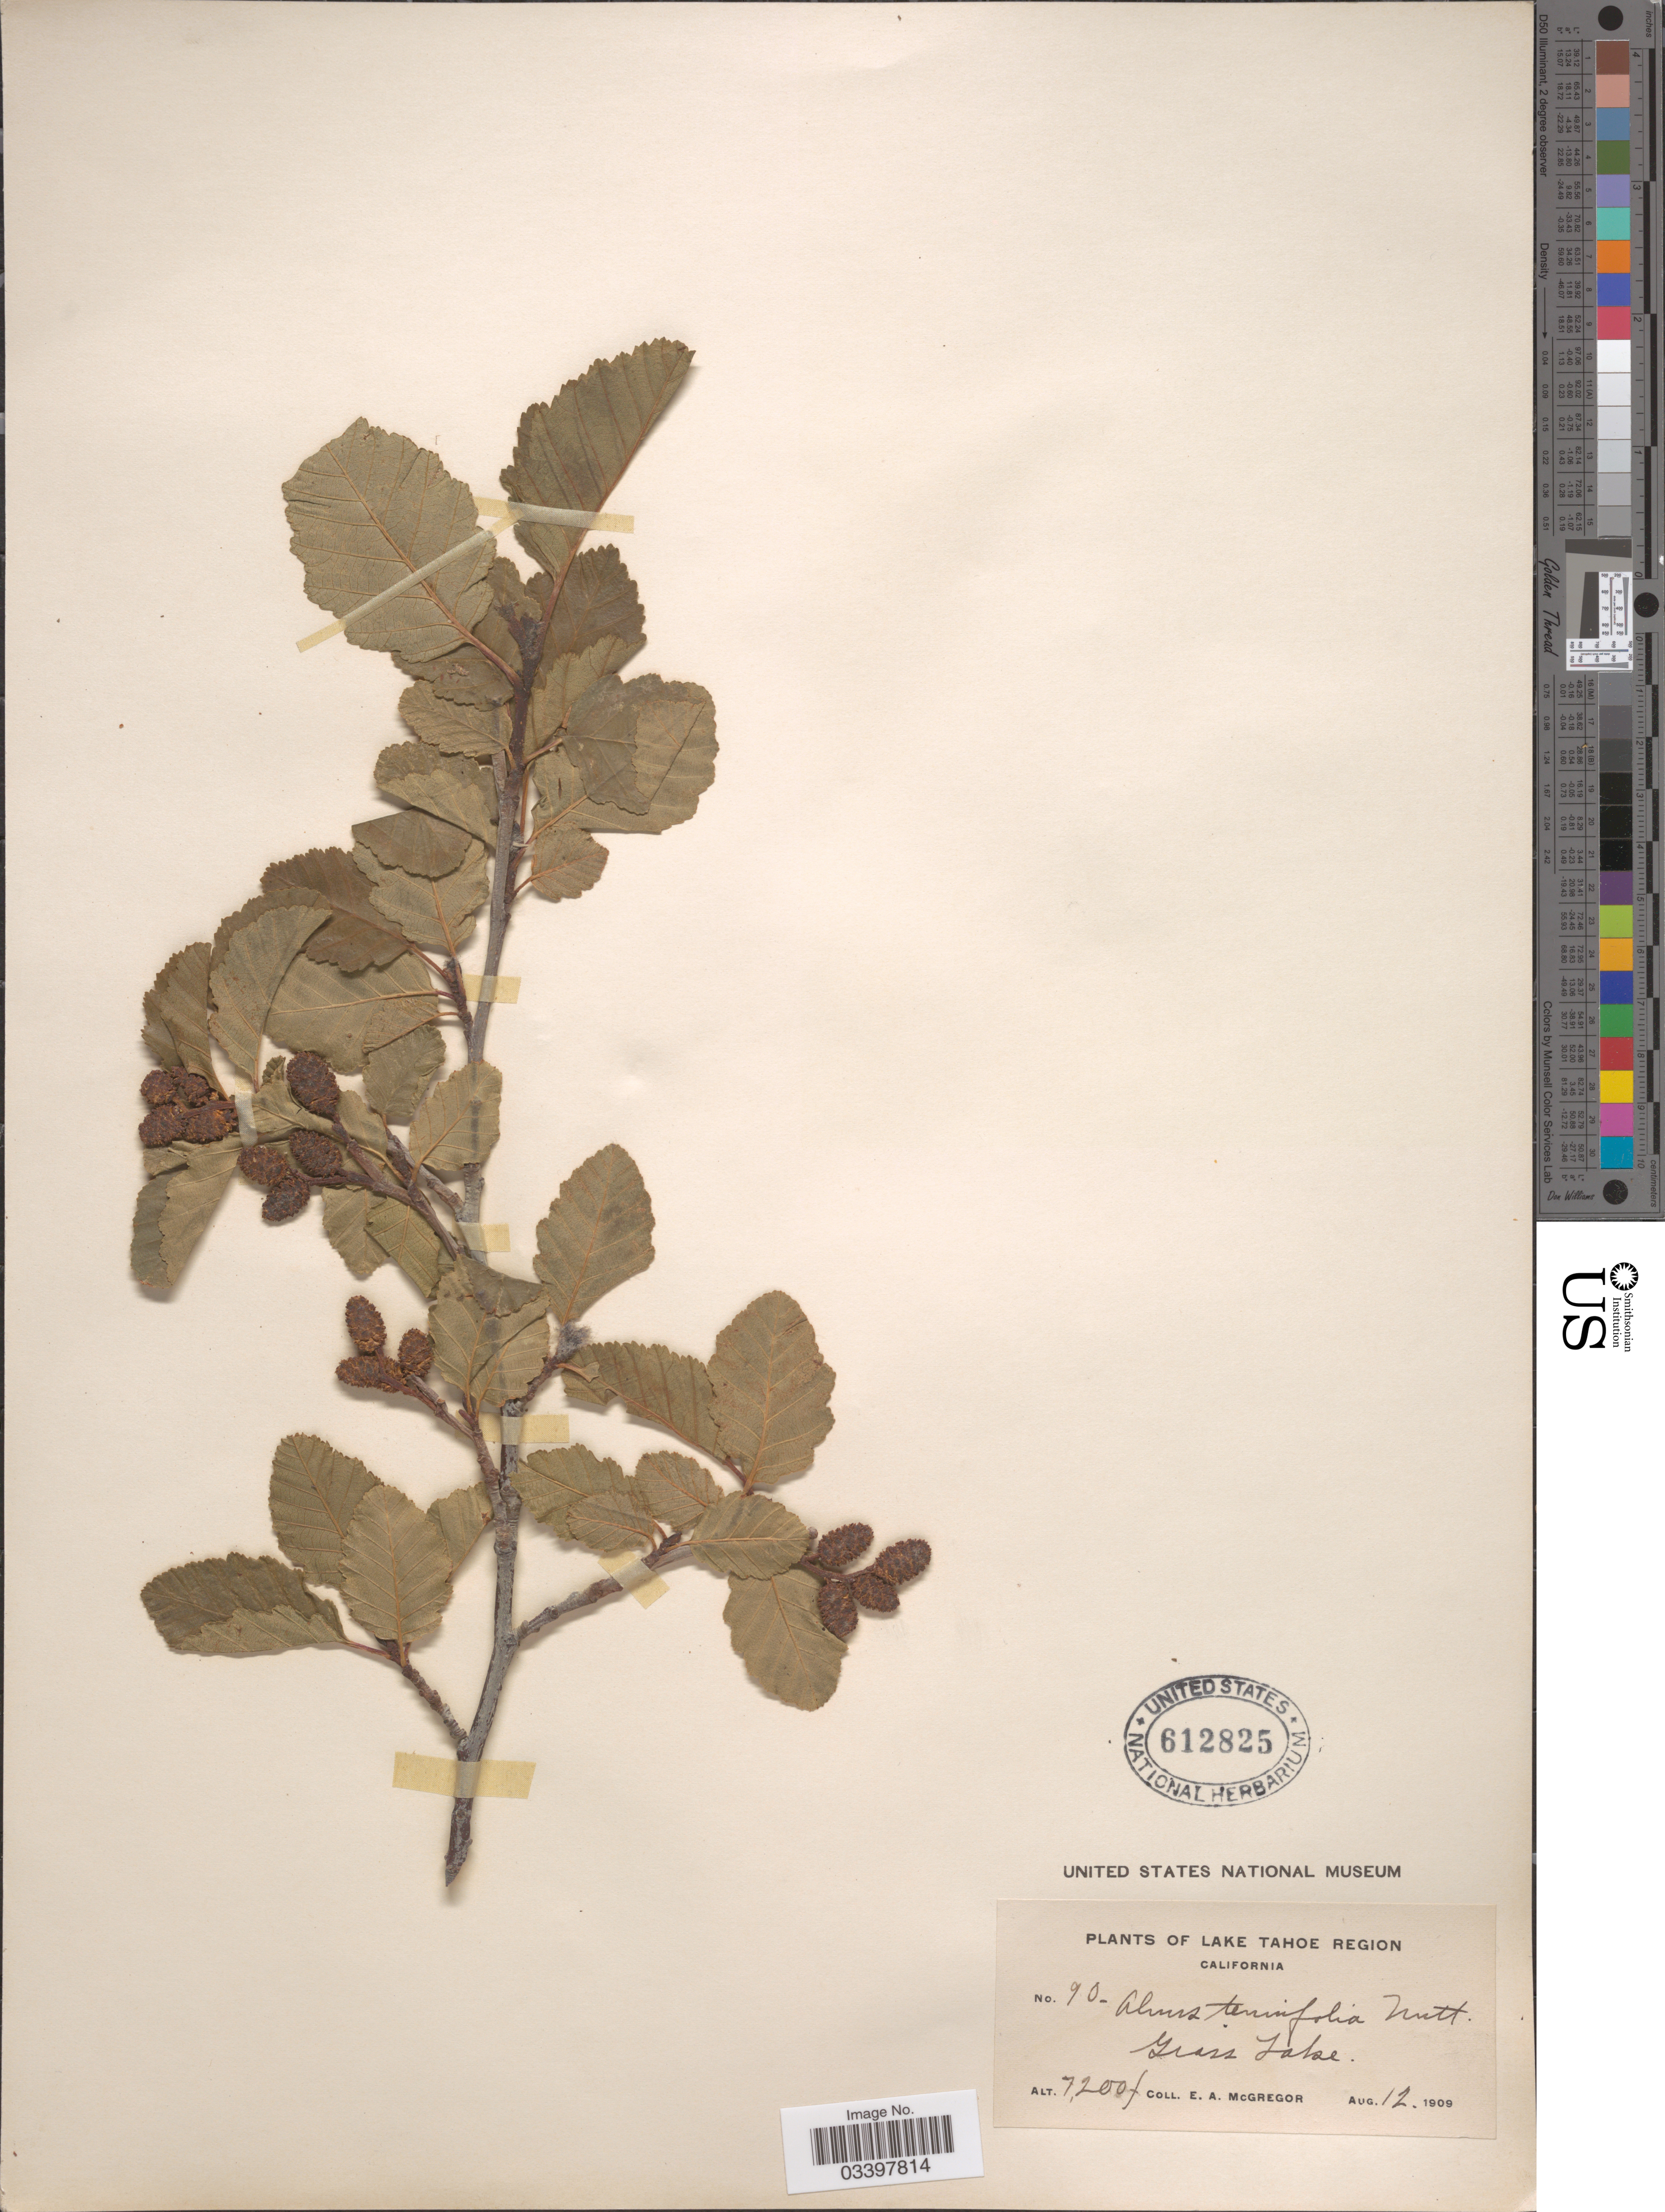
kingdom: Plantae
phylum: Tracheophyta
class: Magnoliopsida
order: Fagales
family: Betulaceae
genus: Alnus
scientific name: Alnus incana subsp. tenuifolia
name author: (Nutt.) Breitung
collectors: E. A. McGregor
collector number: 90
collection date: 1909-08-12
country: United States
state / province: California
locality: Lake Tahoe Region. Grass Lake.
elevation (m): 2195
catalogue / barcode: US 612825